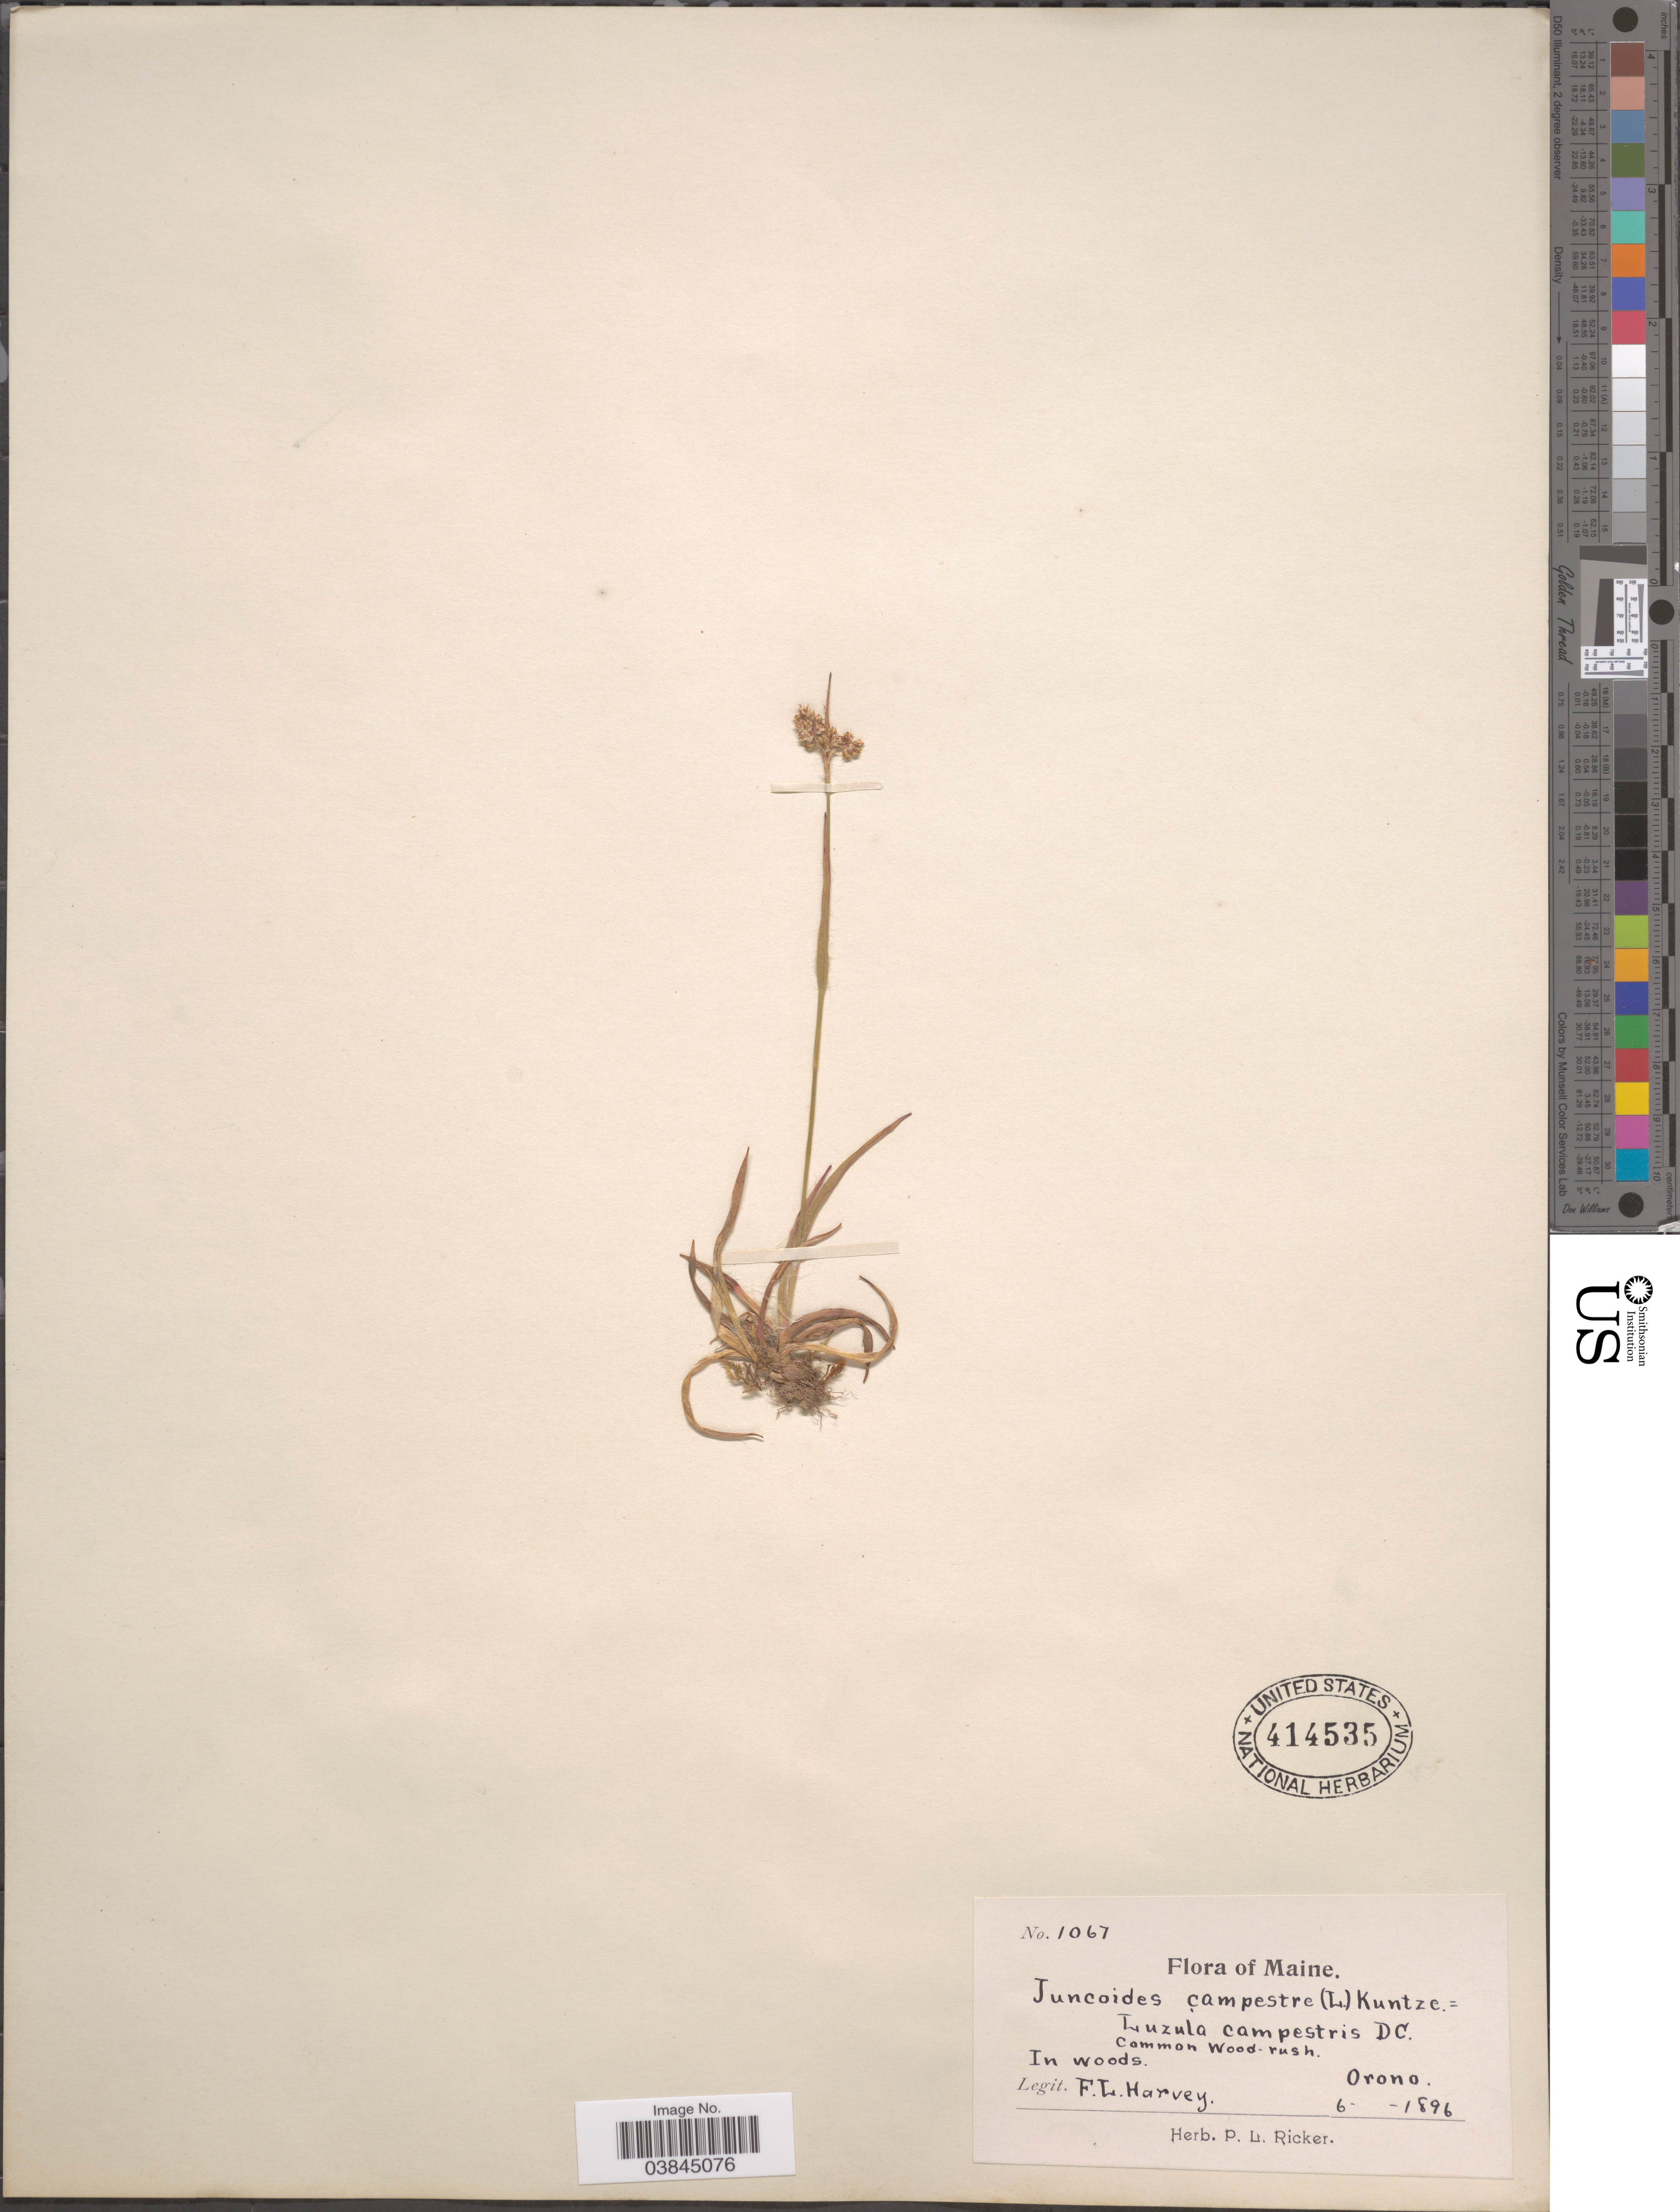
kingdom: Plantae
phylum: Tracheophyta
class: Liliopsida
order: Poales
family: Juncaceae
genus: Luzula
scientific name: Luzula campestris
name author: (L.) DC.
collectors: F. L. Harvey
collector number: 1067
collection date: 1896-06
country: United States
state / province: Maine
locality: Orono.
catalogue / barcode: US 414535